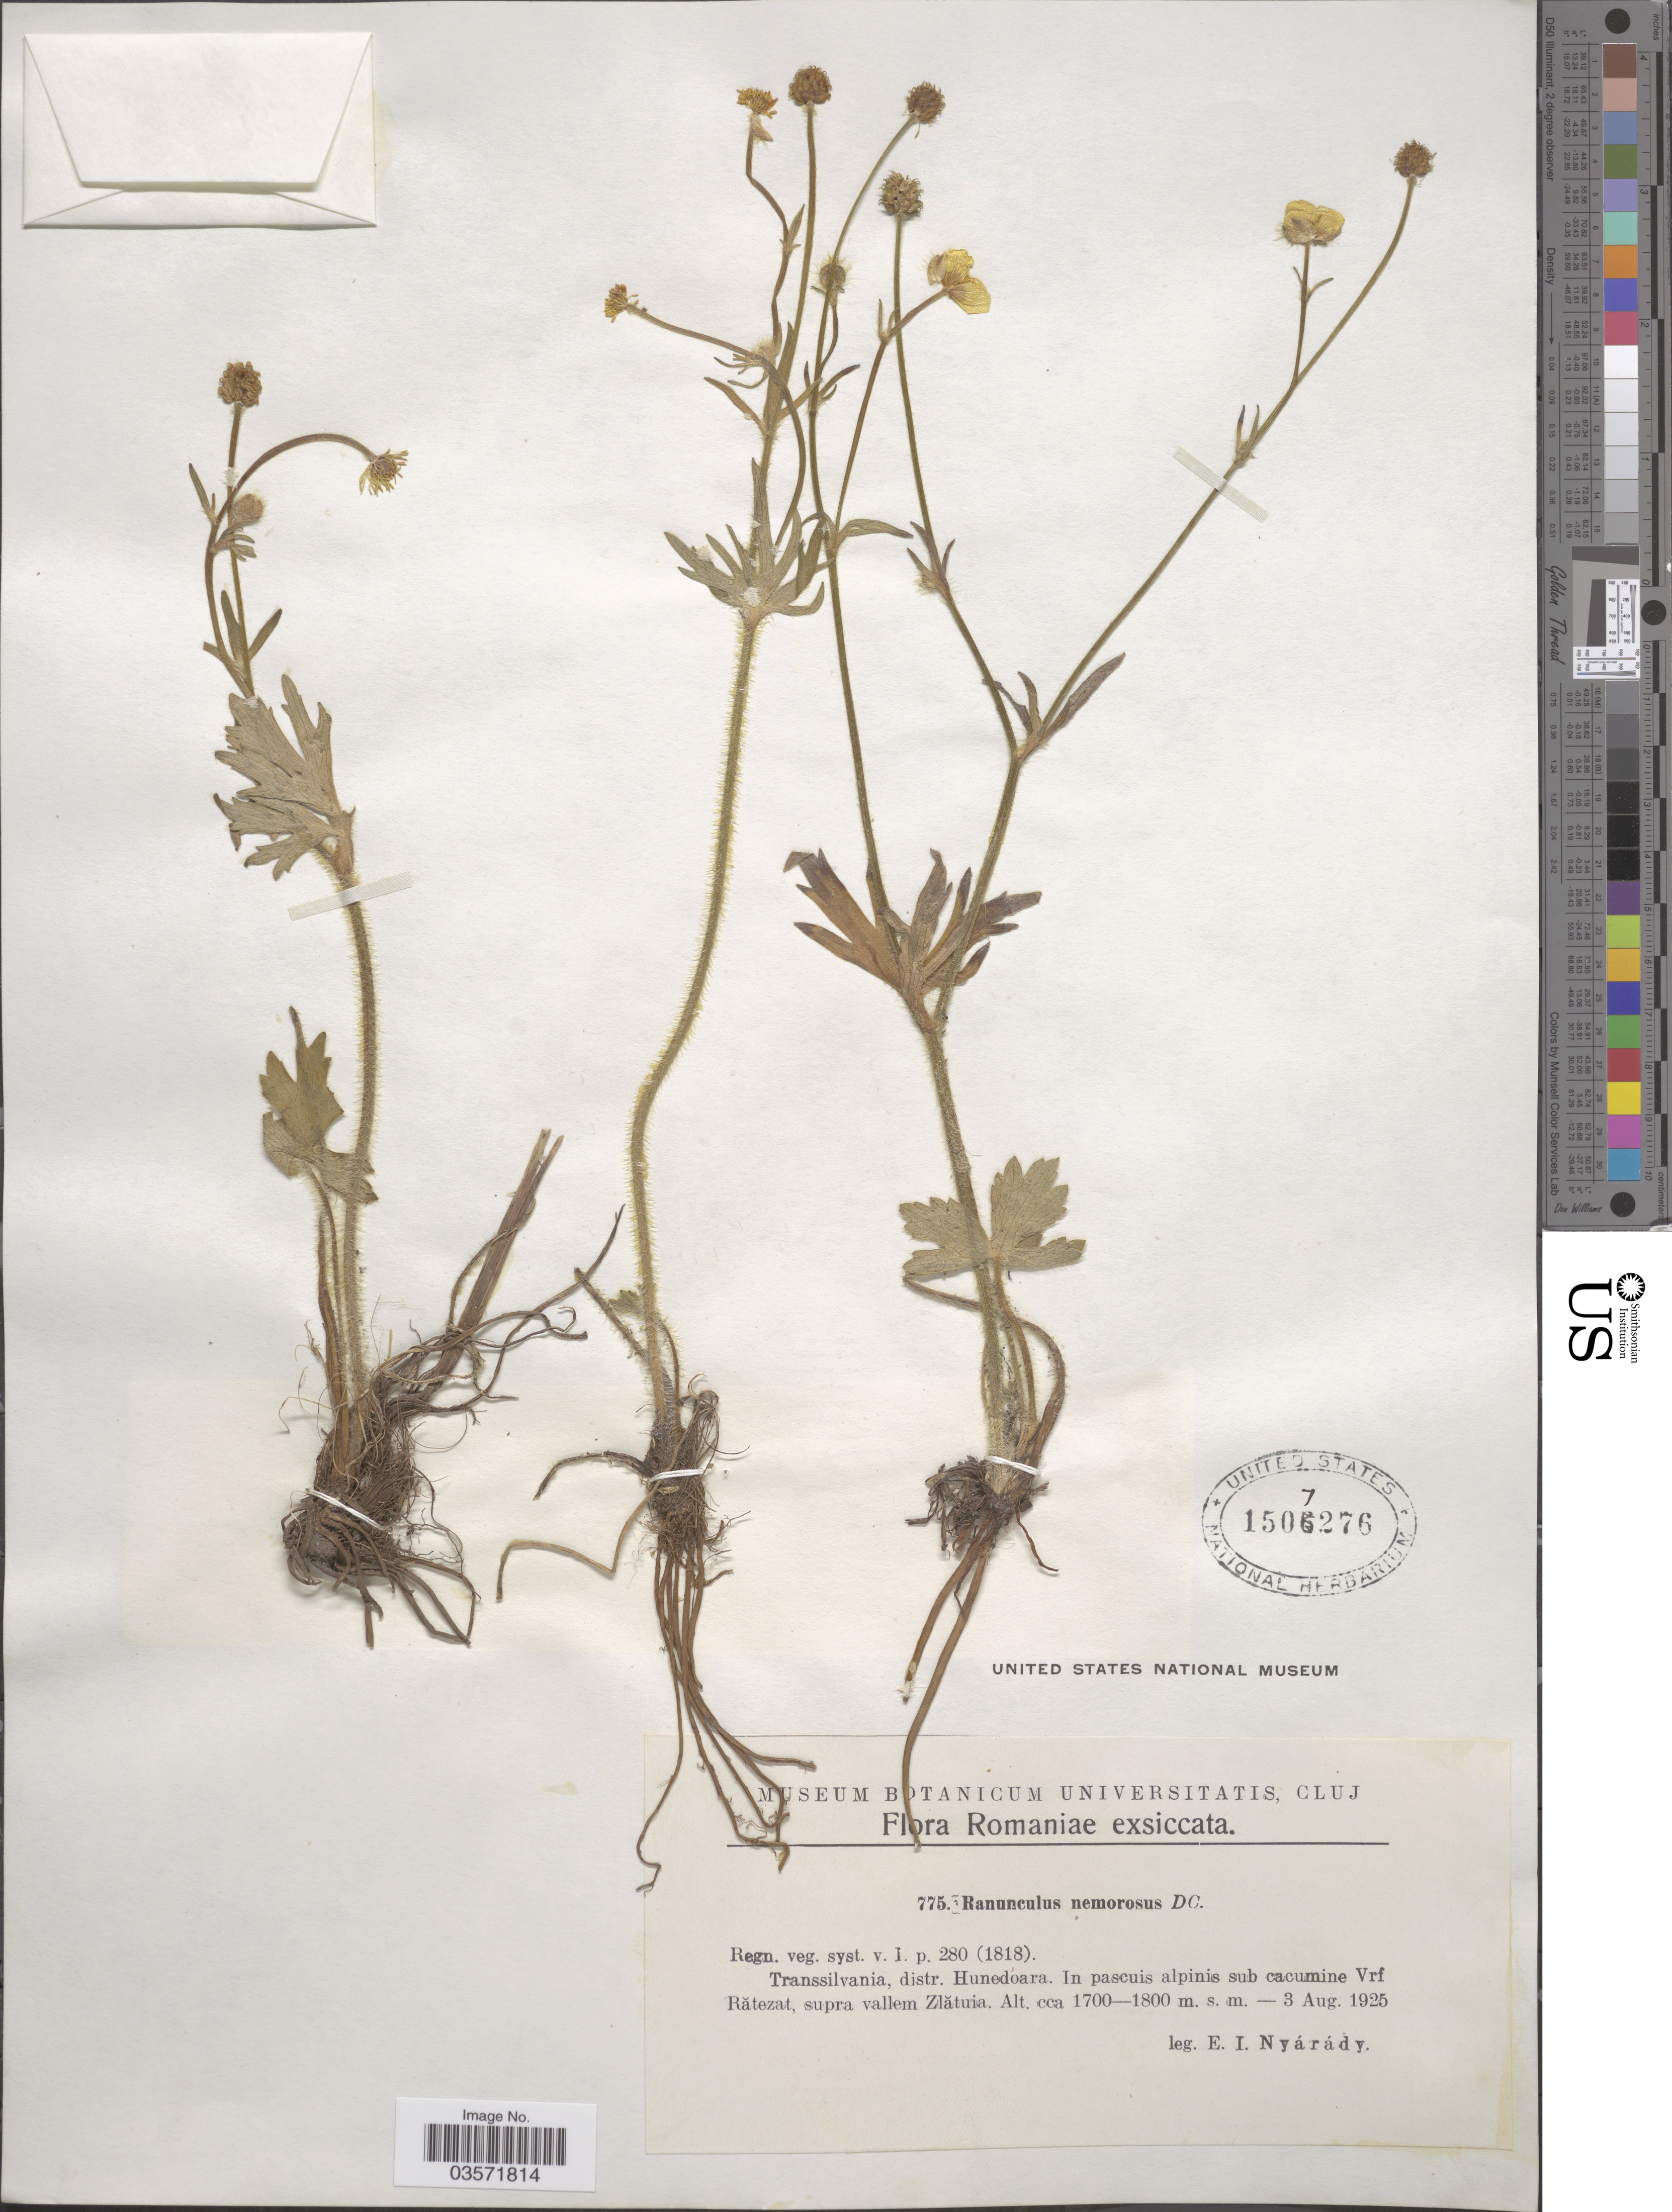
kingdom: Plantae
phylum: Tracheophyta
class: Magnoliopsida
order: Ranunculales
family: Ranunculaceae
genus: Ranunculus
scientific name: Ranunculus nemorosus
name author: DC.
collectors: E. Nyárády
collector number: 775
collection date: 1925-08-03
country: Romania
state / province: Hunedoara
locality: Transsilvania, distr. Hunedoara. In pascuis alpinis sub cacumine Vrf Rătezat, supra vallem Zlătuia.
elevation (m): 1700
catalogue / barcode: US 1507276